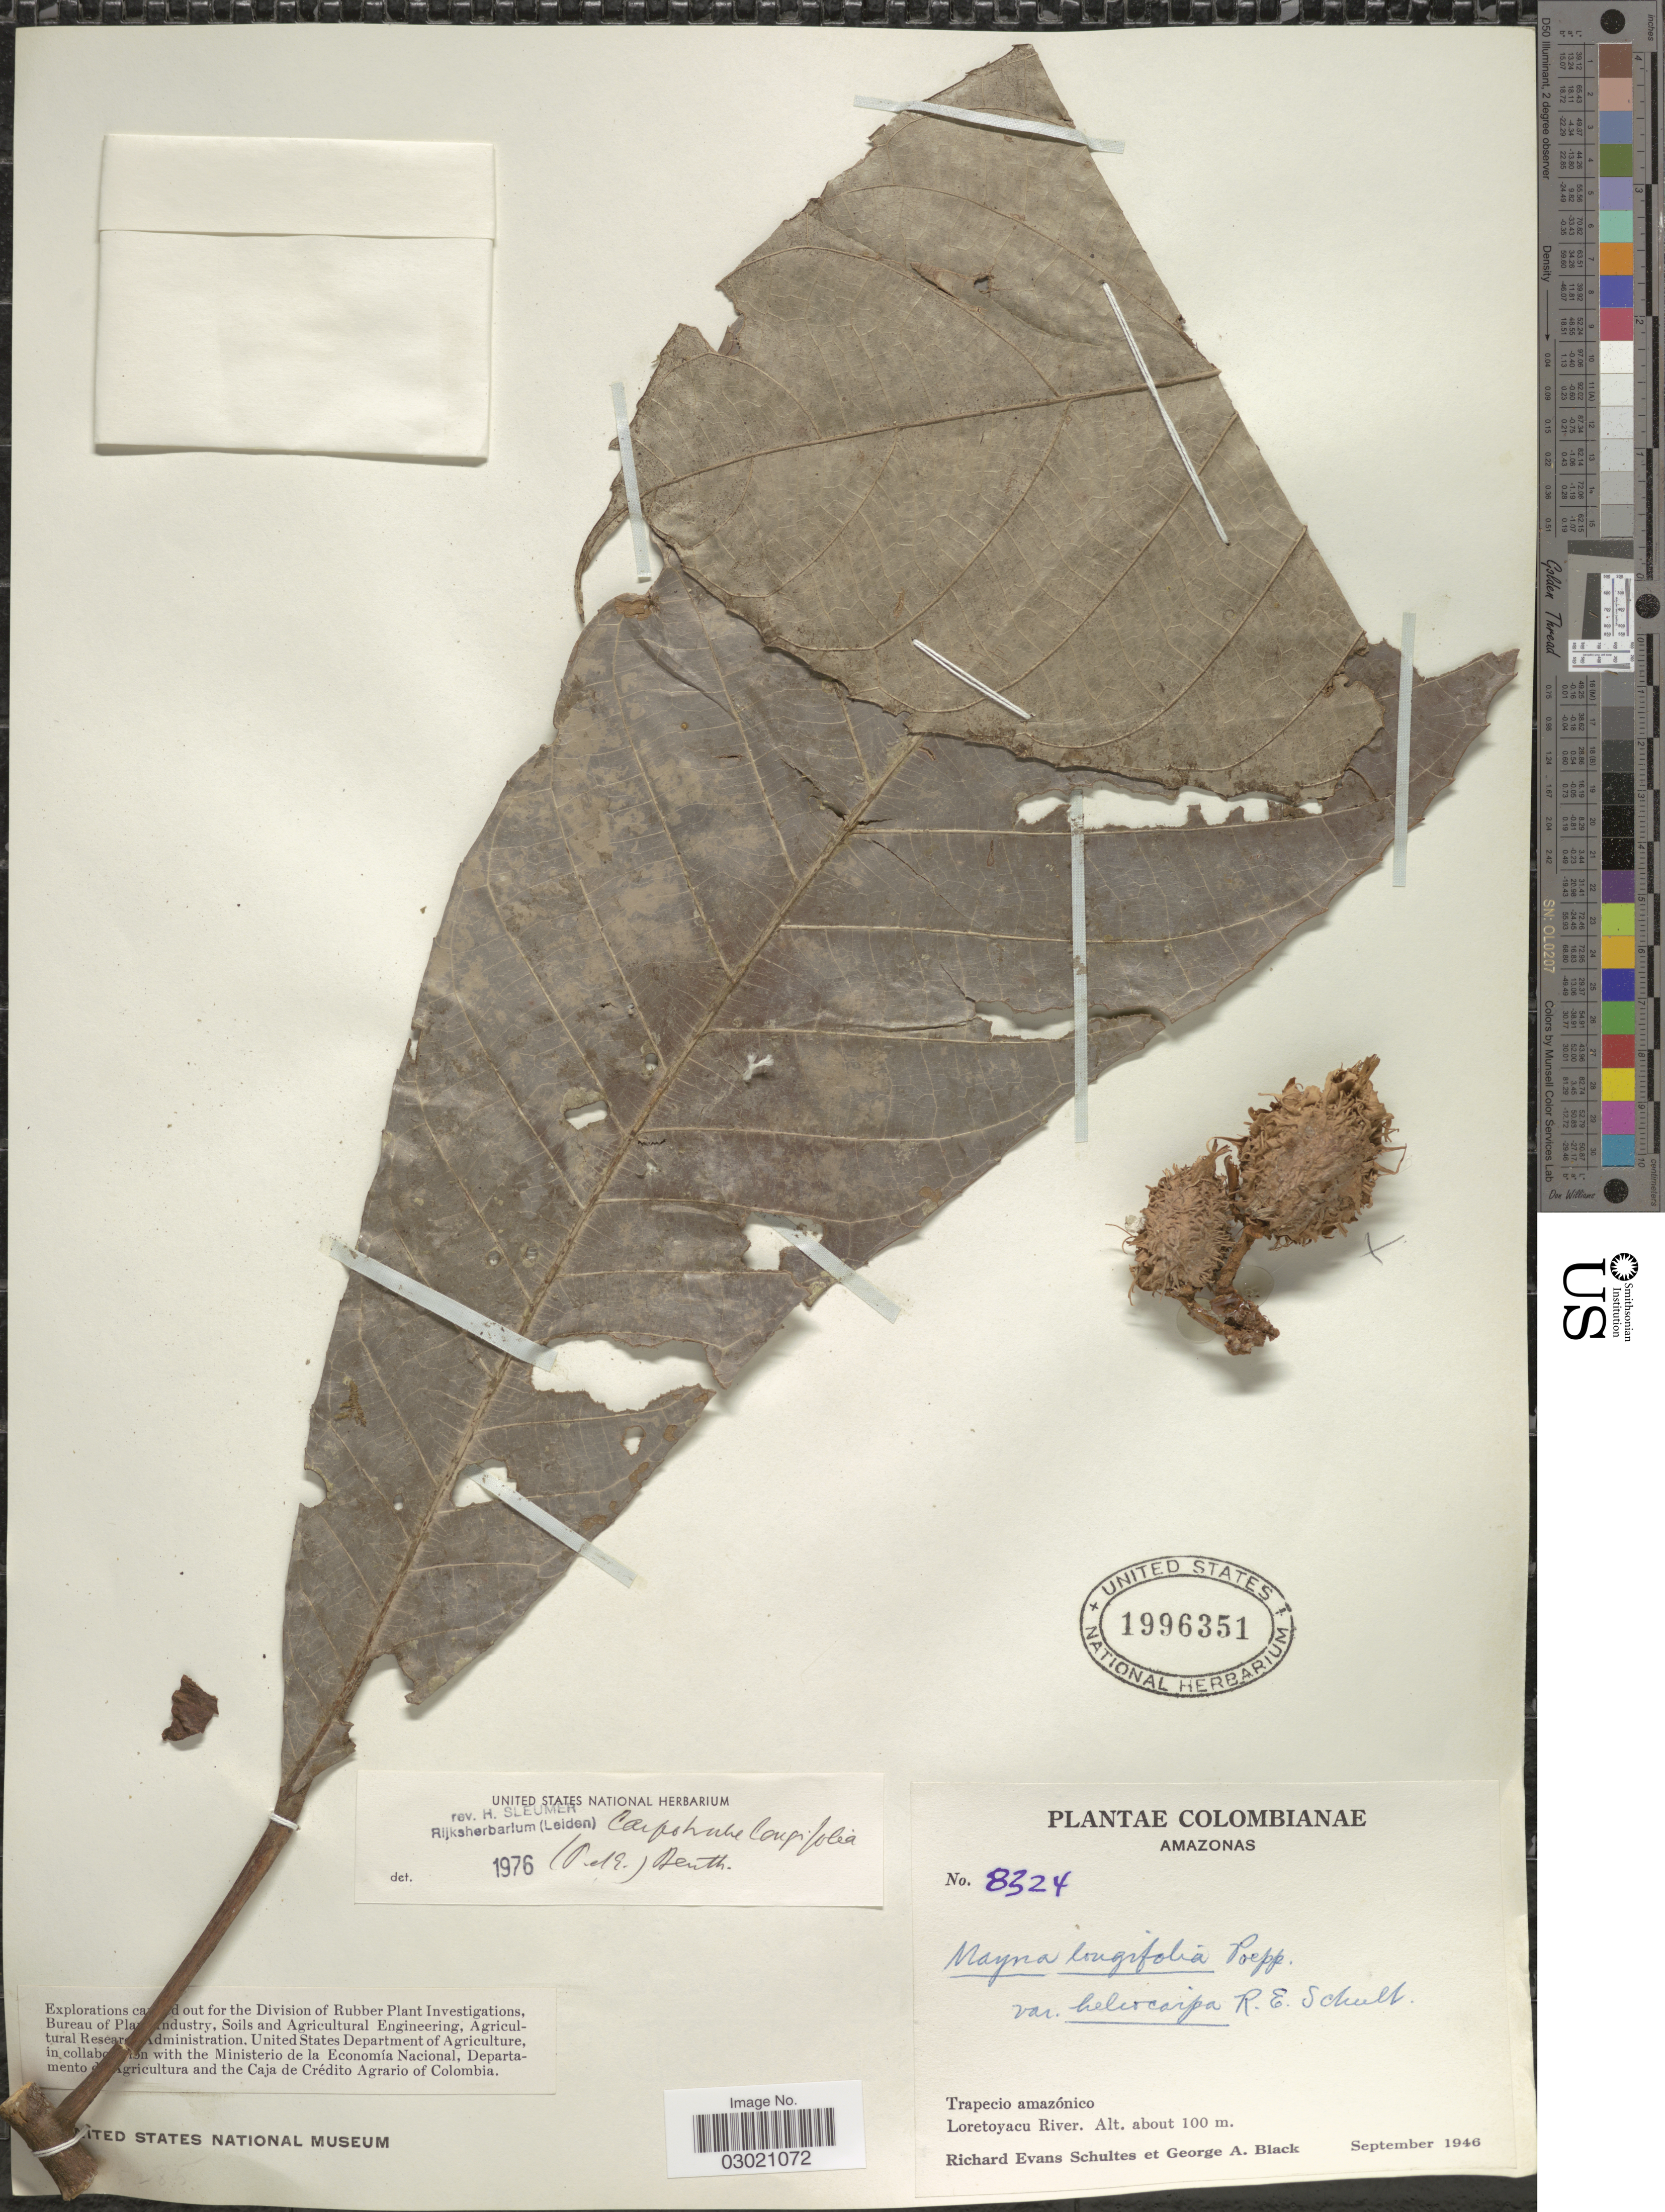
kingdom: Plantae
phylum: Tracheophyta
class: Magnoliopsida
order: Malpighiales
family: Achariaceae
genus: Carpotroche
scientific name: Carpotroche longifolia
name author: (Poepp.) Benth.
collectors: R. E. Schultes & G. A. Black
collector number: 8324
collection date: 1946-09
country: Colombia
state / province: Amazônas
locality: Trapecio amazónico. Loretoyacu River.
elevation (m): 100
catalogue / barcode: US 1996351